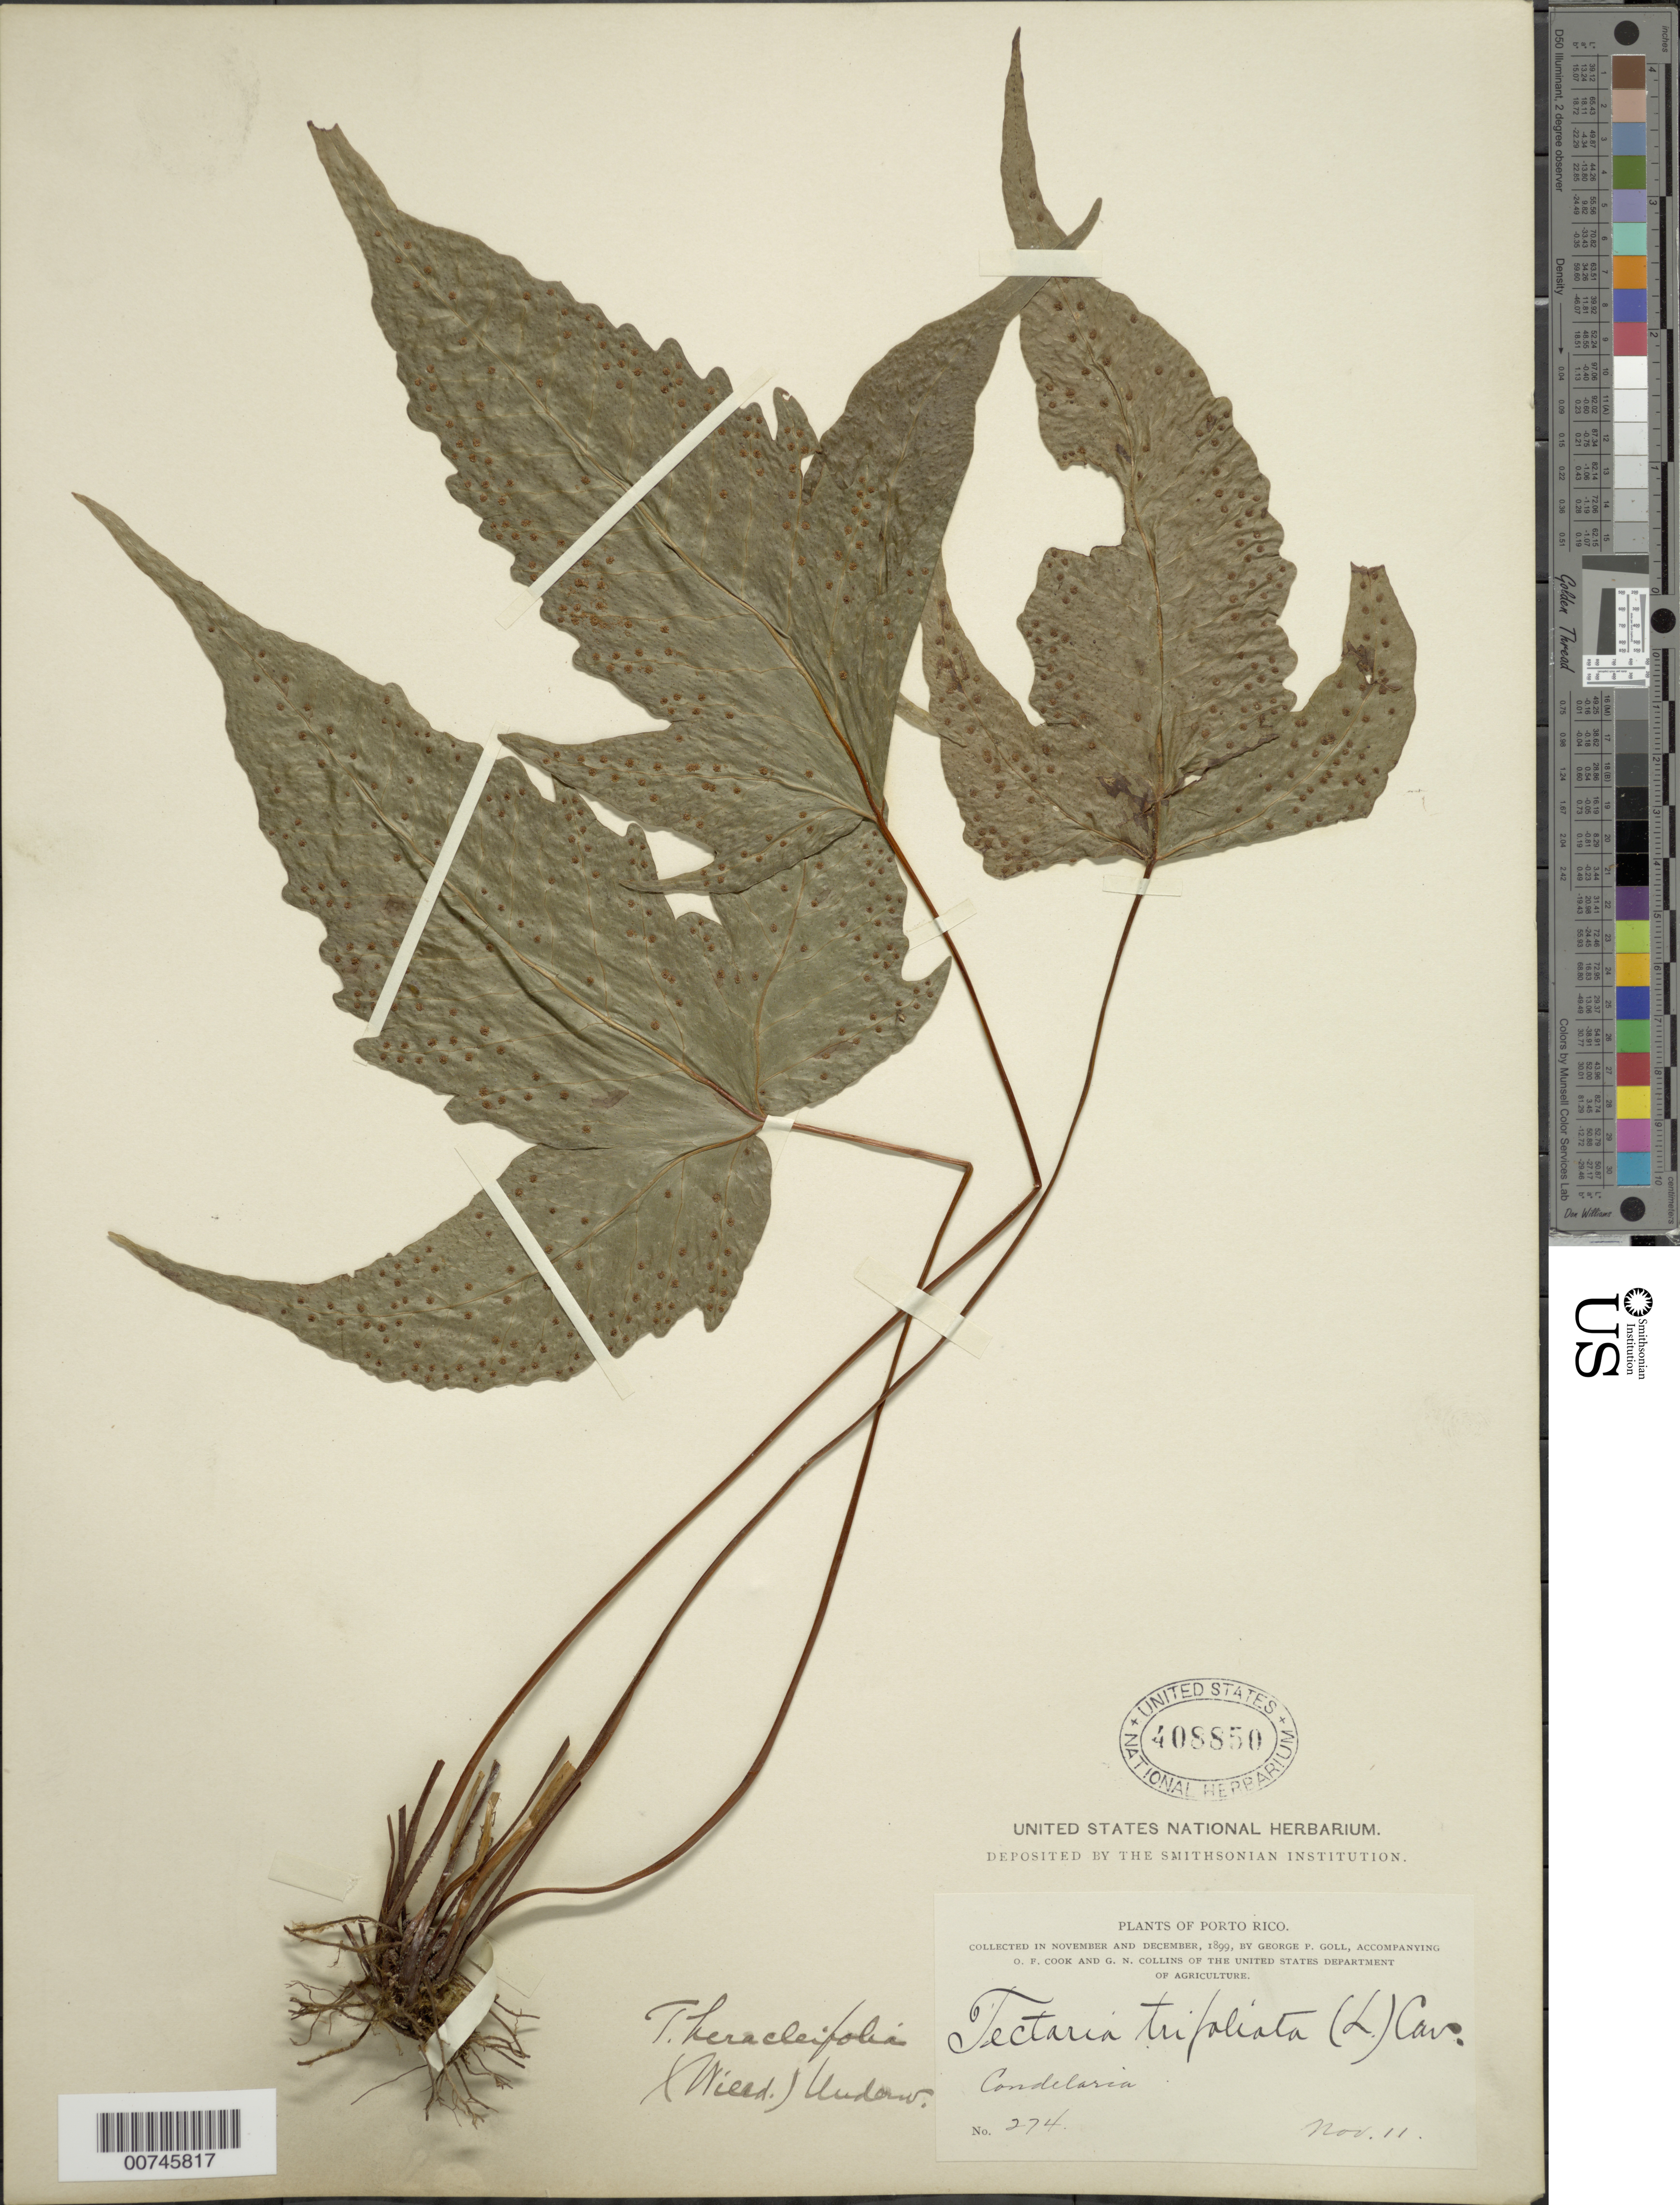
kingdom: Plantae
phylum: Tracheophyta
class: Polypodiopsida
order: Polypodiales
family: Tectariaceae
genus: Tectaria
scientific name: Tectaria heracleifolia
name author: (Willd.) Underw.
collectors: G. Goll, O. F. Cook & G. N. Collins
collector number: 274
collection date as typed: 11 Nov 1899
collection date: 1899-11-11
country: Puerto Rico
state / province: Toa Baja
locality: Candelaria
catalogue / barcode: US 408850